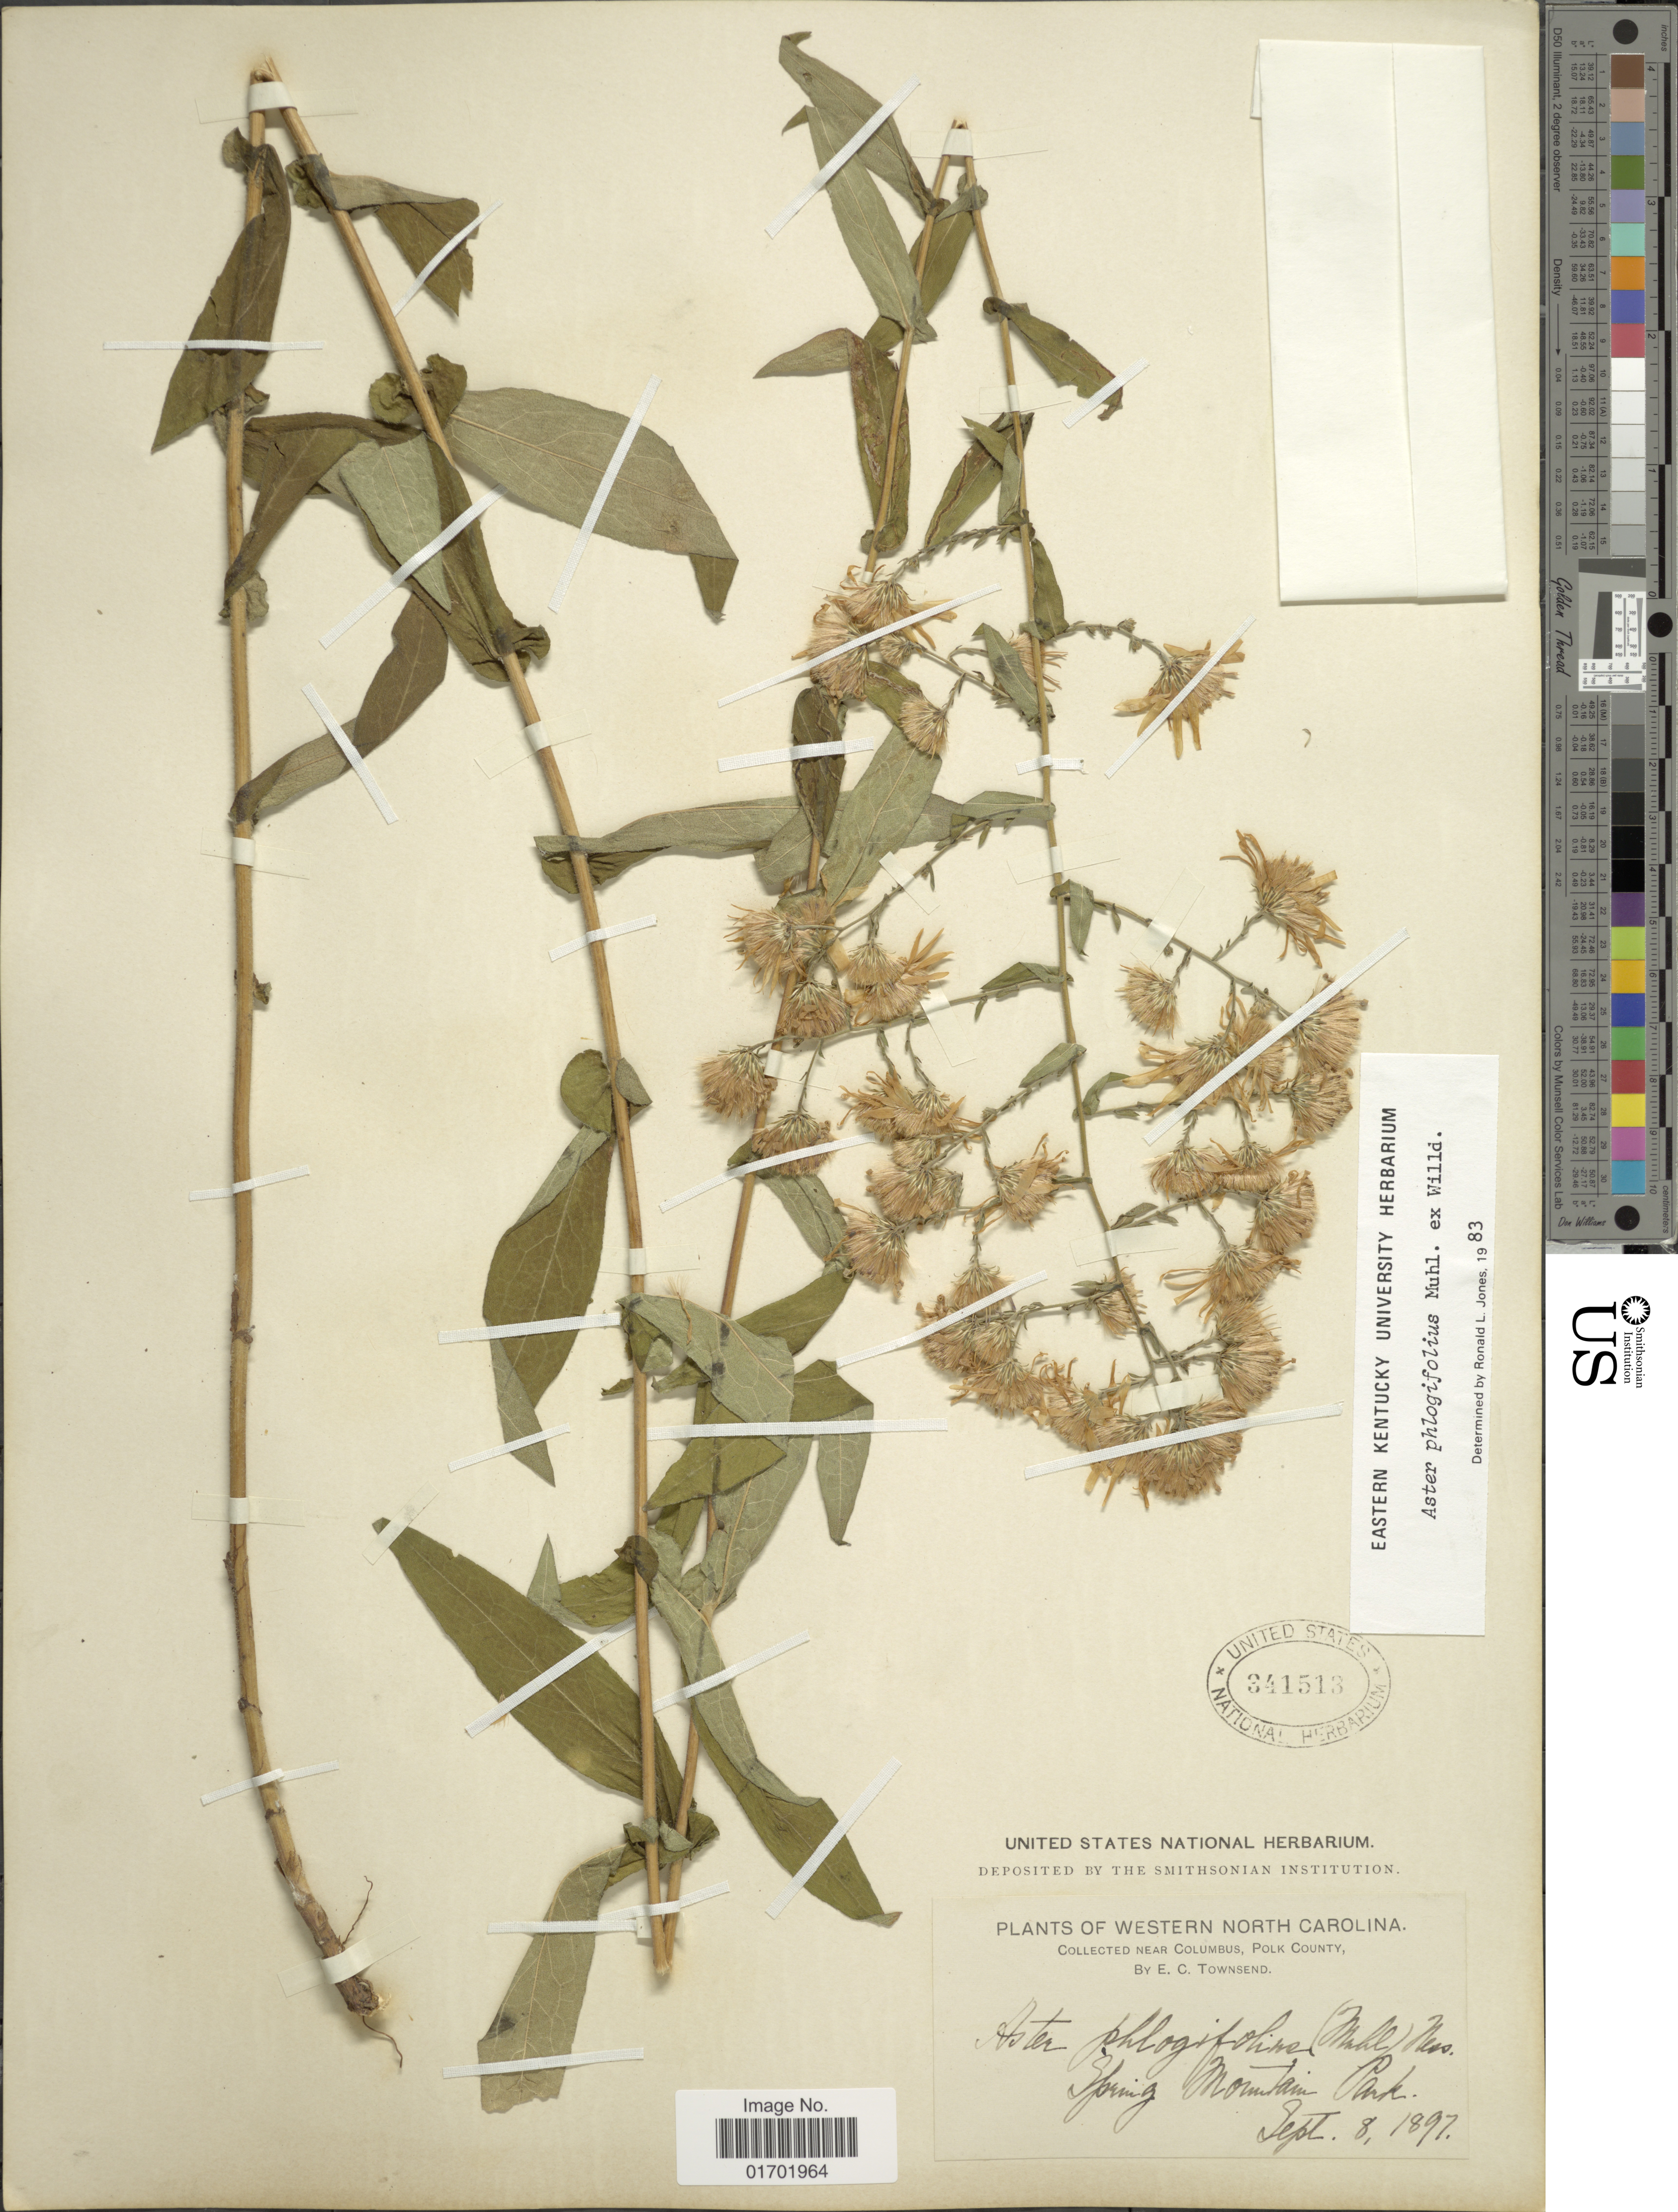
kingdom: Plantae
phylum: Tracheophyta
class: Magnoliopsida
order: Asterales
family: Asteraceae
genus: Symphyotrichum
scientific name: Symphyotrichum phlogifolium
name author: (Muhl. ex Willd.) G.L. Nesom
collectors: E. C. Townsend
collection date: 1897-09-08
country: United States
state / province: North Carolina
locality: Western North Carolina, near Columbus, Polk County, Spring Mountain Park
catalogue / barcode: US 341513